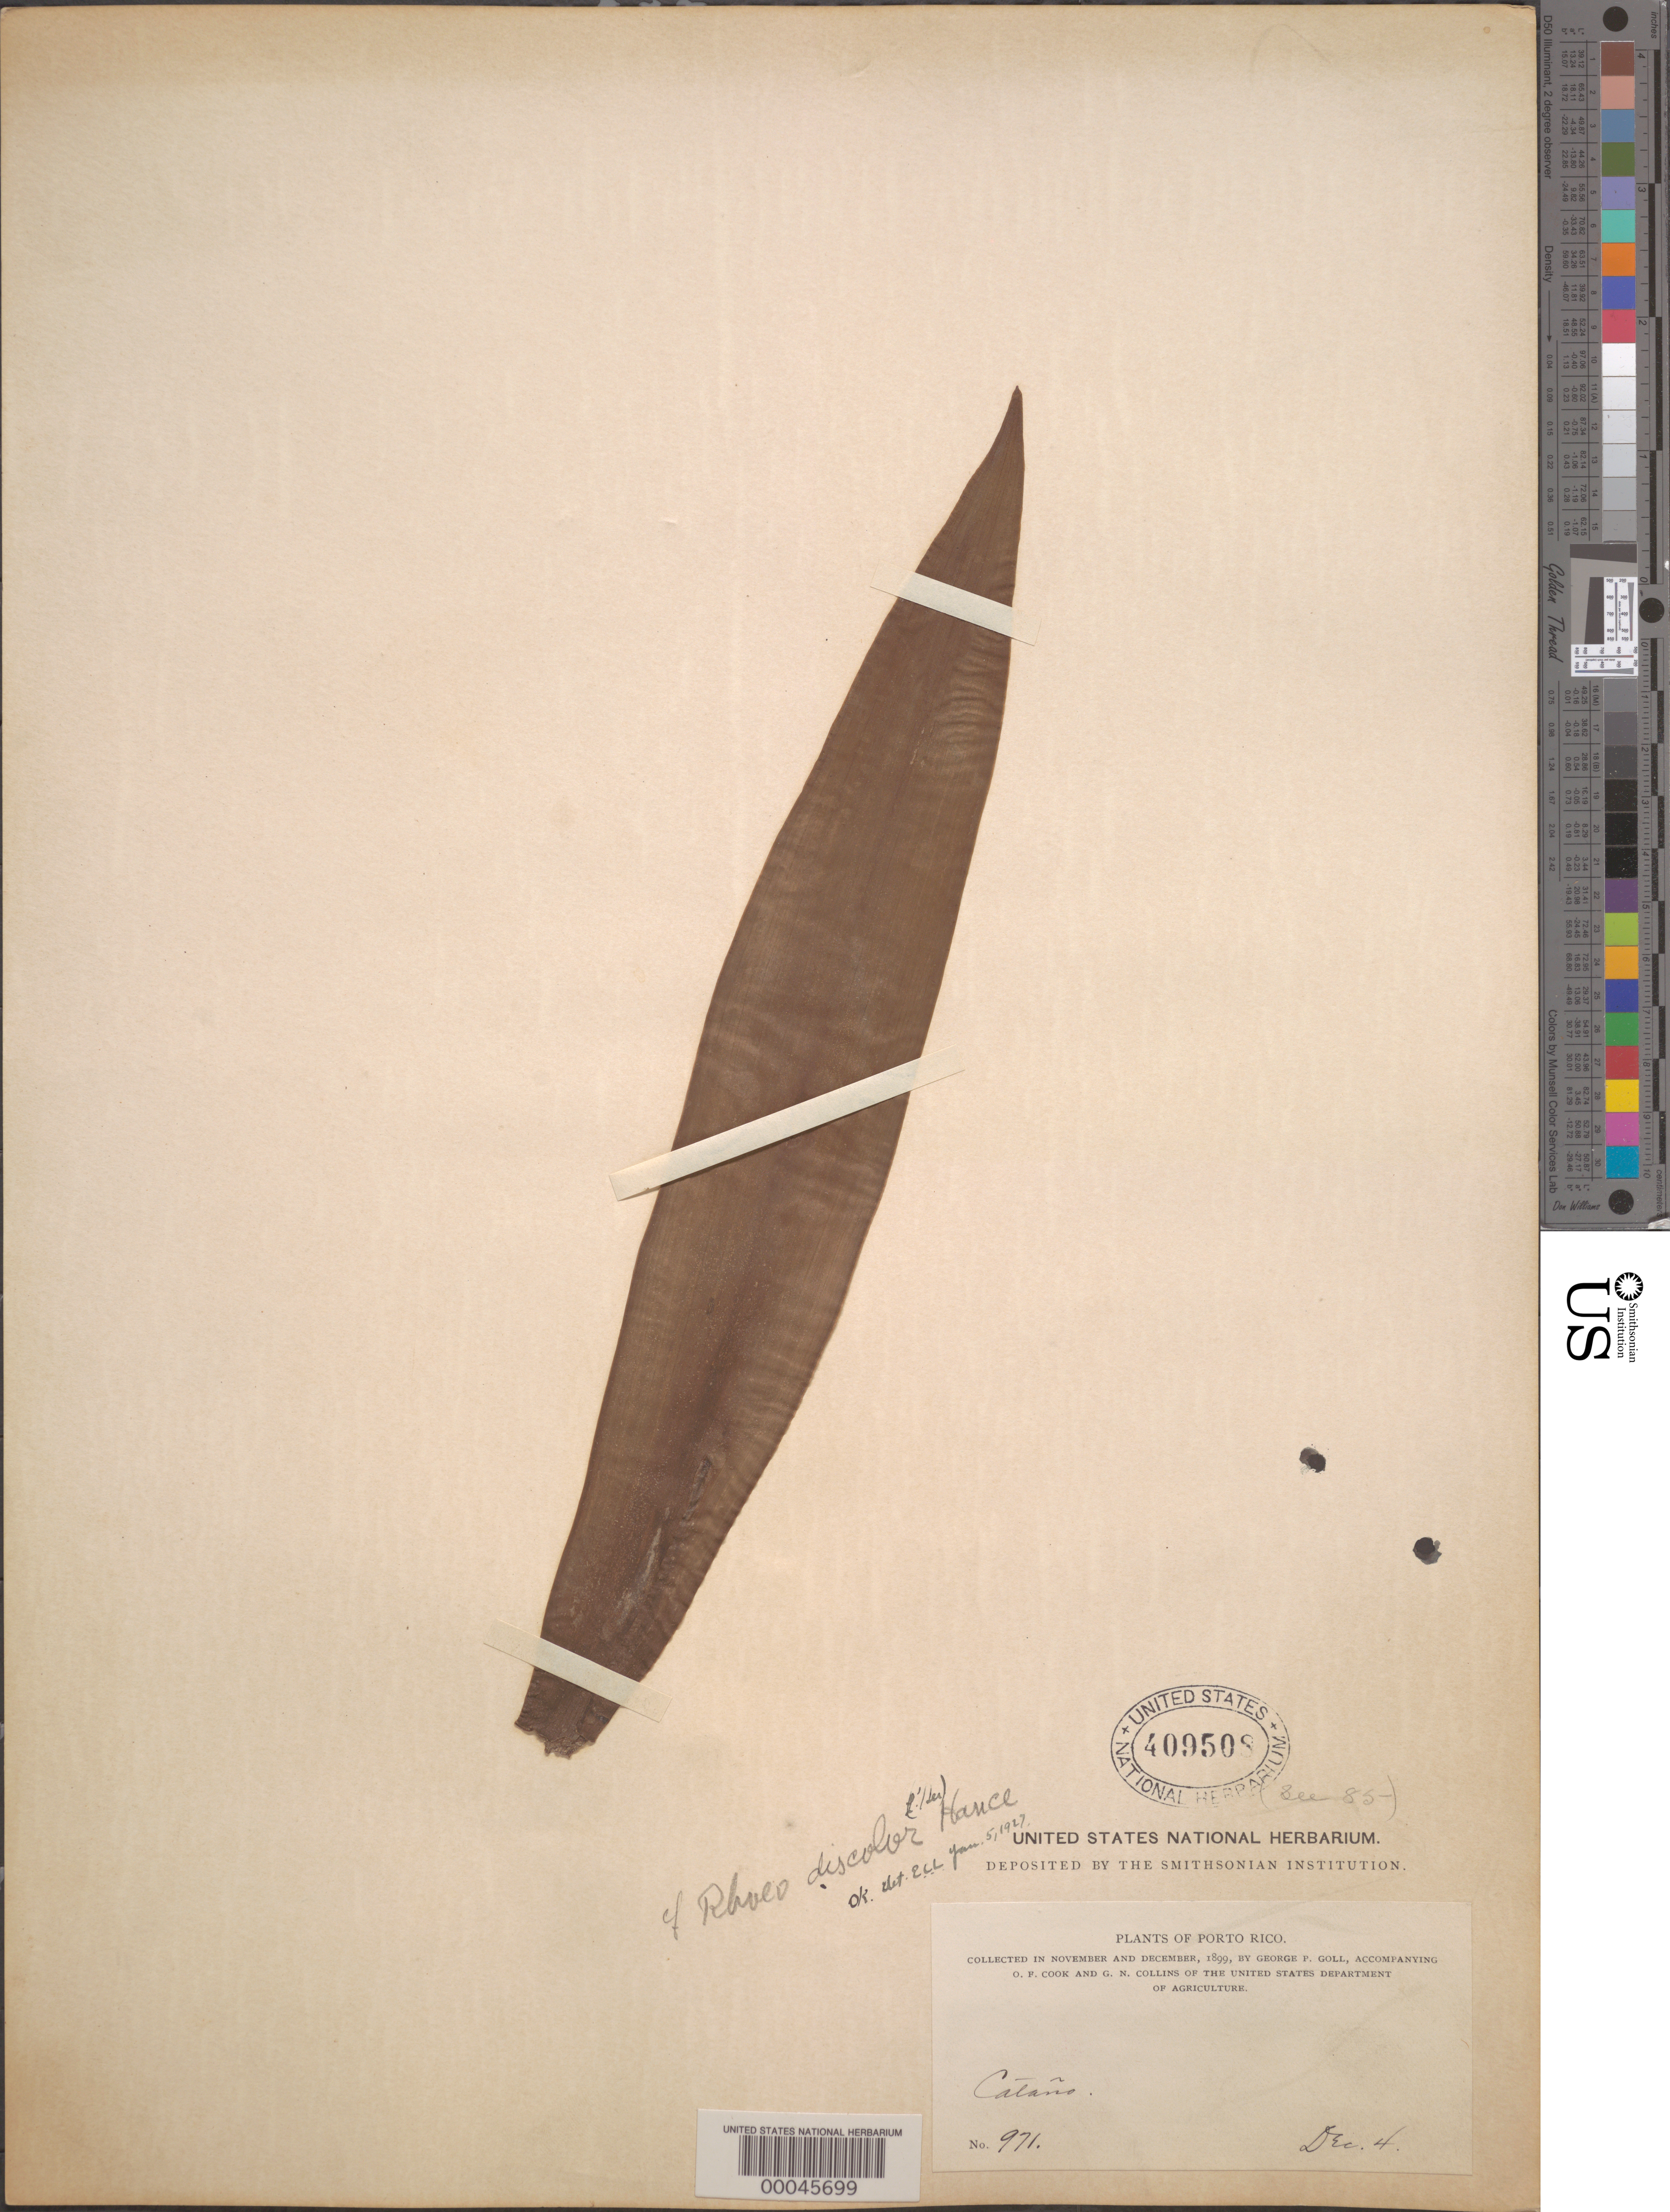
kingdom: Plantae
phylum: Tracheophyta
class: Liliopsida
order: Commelinales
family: Commelinaceae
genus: Tradescantia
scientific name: Tradescantia spathacea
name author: Sw.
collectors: G. P. Goll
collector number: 971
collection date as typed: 04 Dec 1899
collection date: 1899-12-04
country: Puerto Rico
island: Greater Antilles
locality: Catano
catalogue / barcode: US 409508